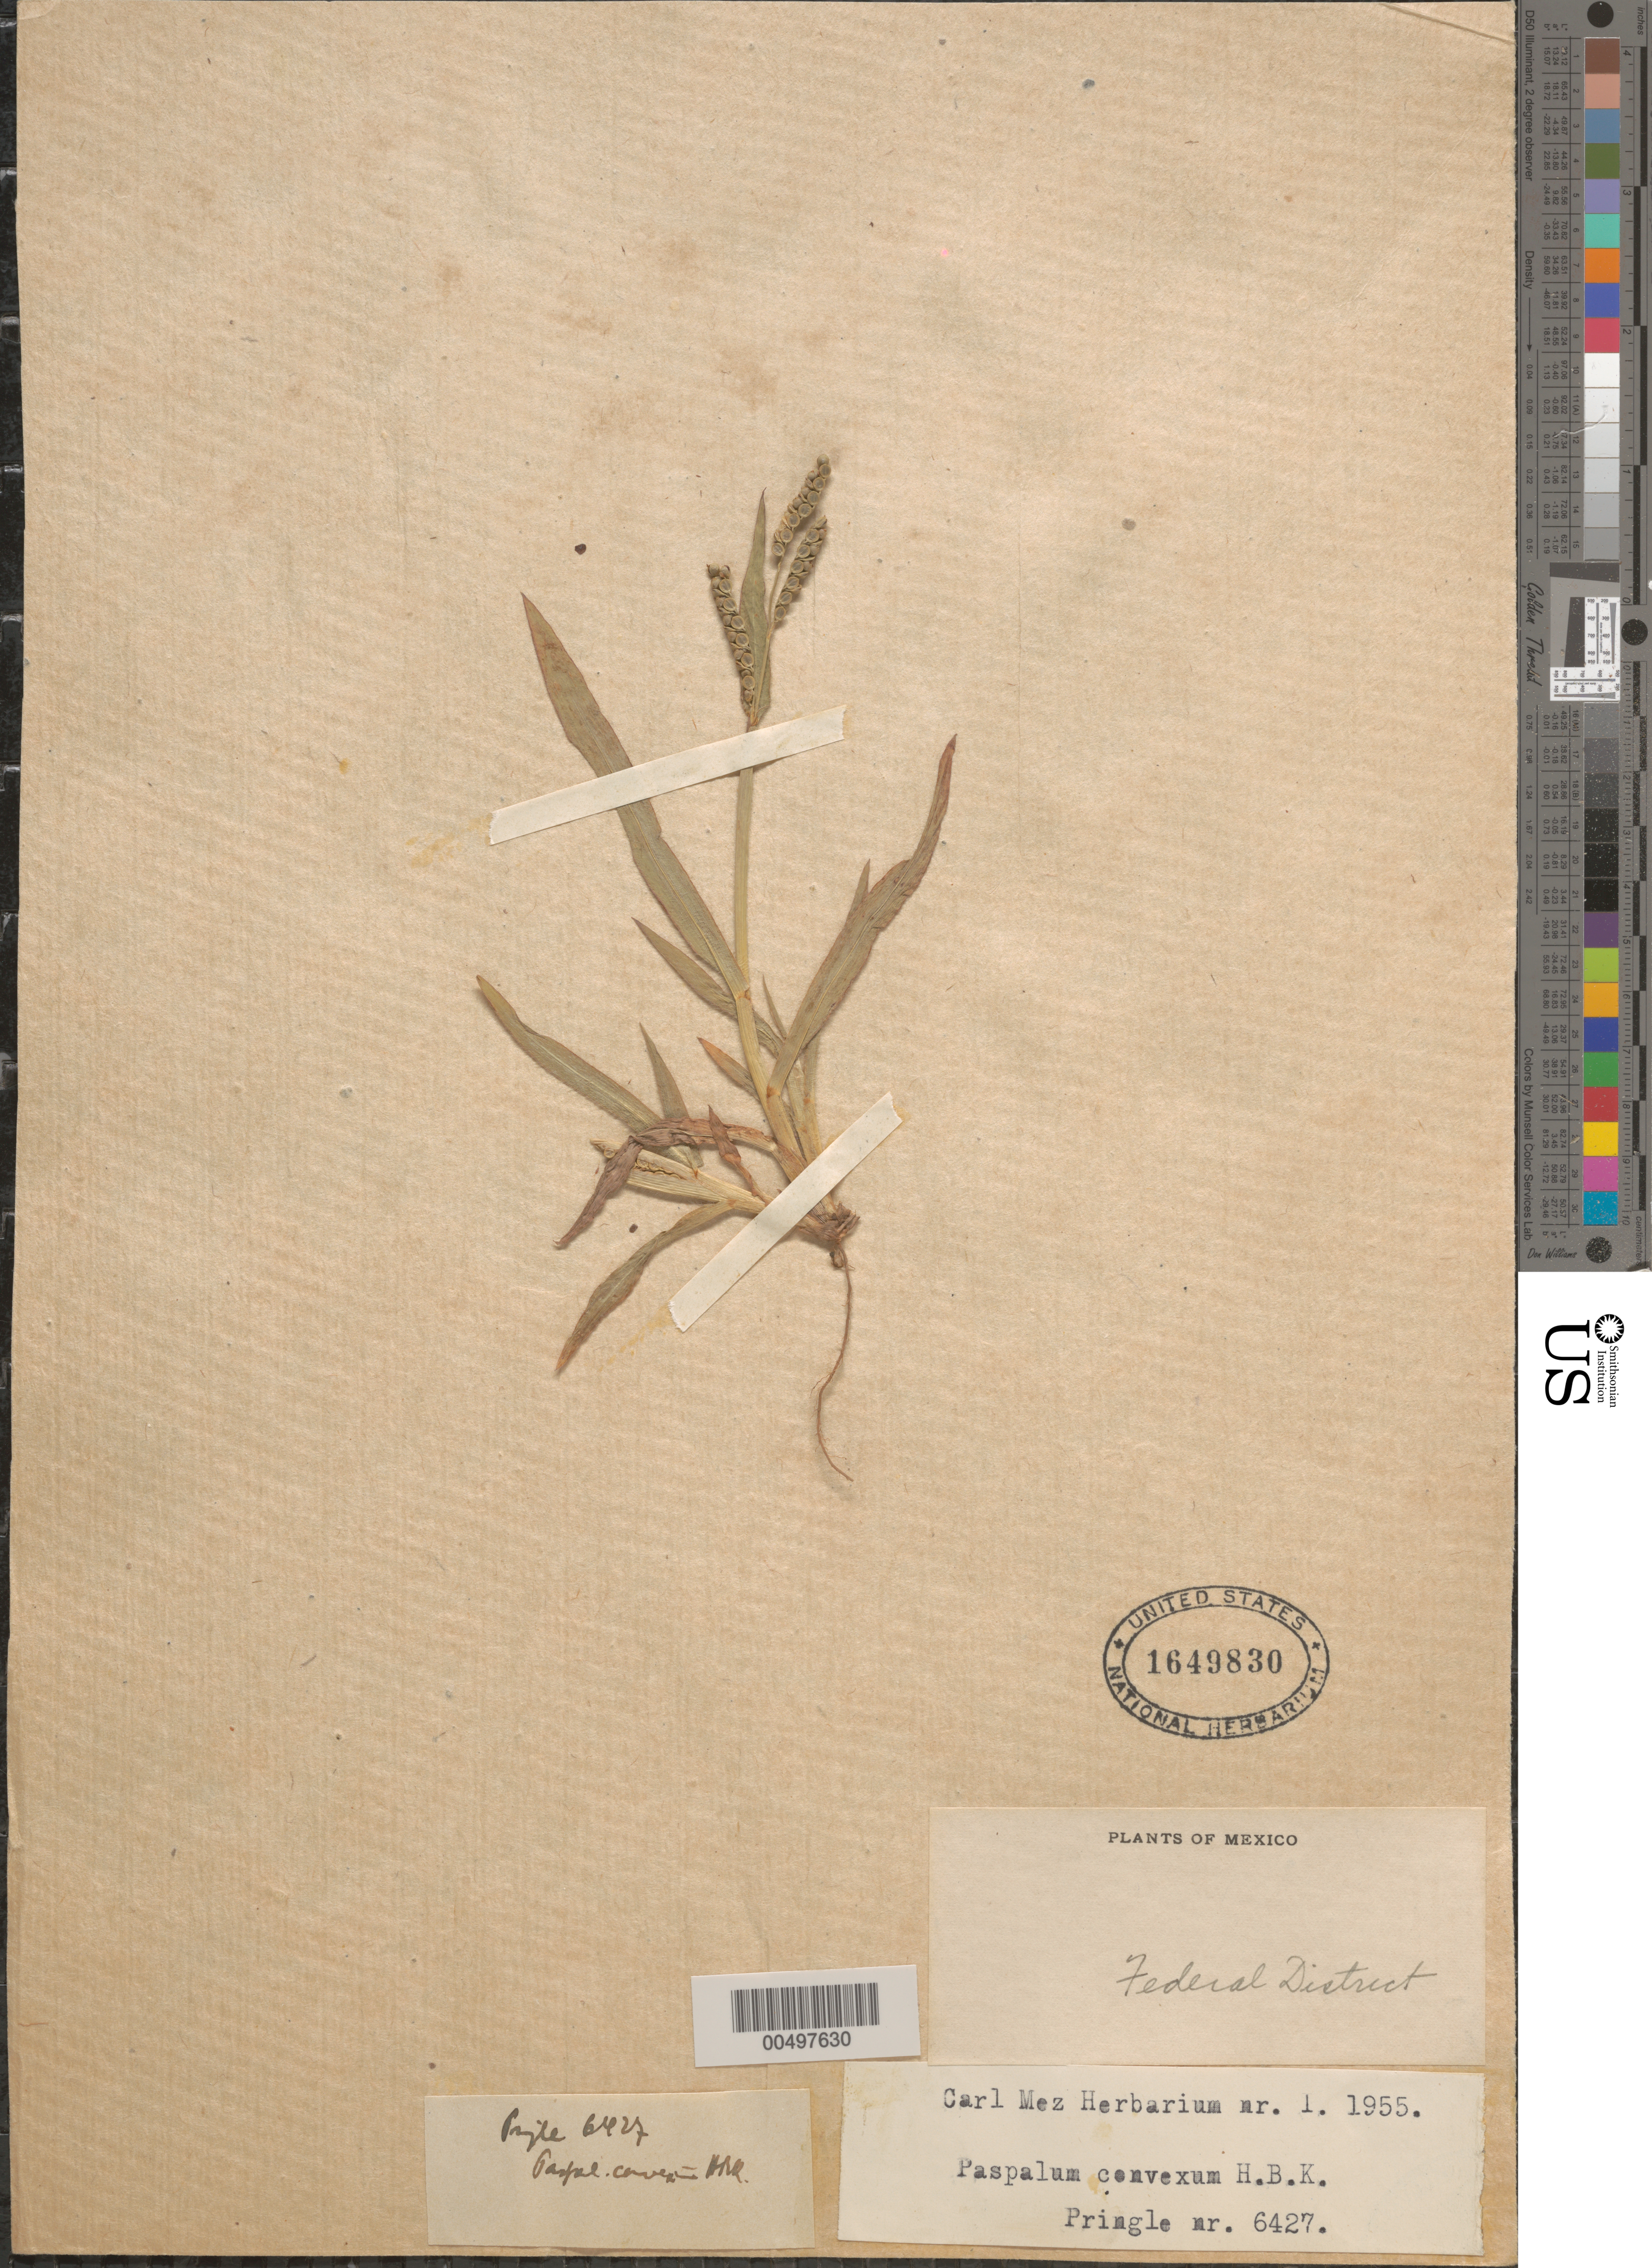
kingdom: Plantae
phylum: Tracheophyta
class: Liliopsida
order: Poales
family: Poaceae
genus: Paspalum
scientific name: Paspalum convexum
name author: Humb. & Bonpl. ex Flüggé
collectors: C. G. Pringle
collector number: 6427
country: Mexico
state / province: Distrito Federal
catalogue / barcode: US 1649830